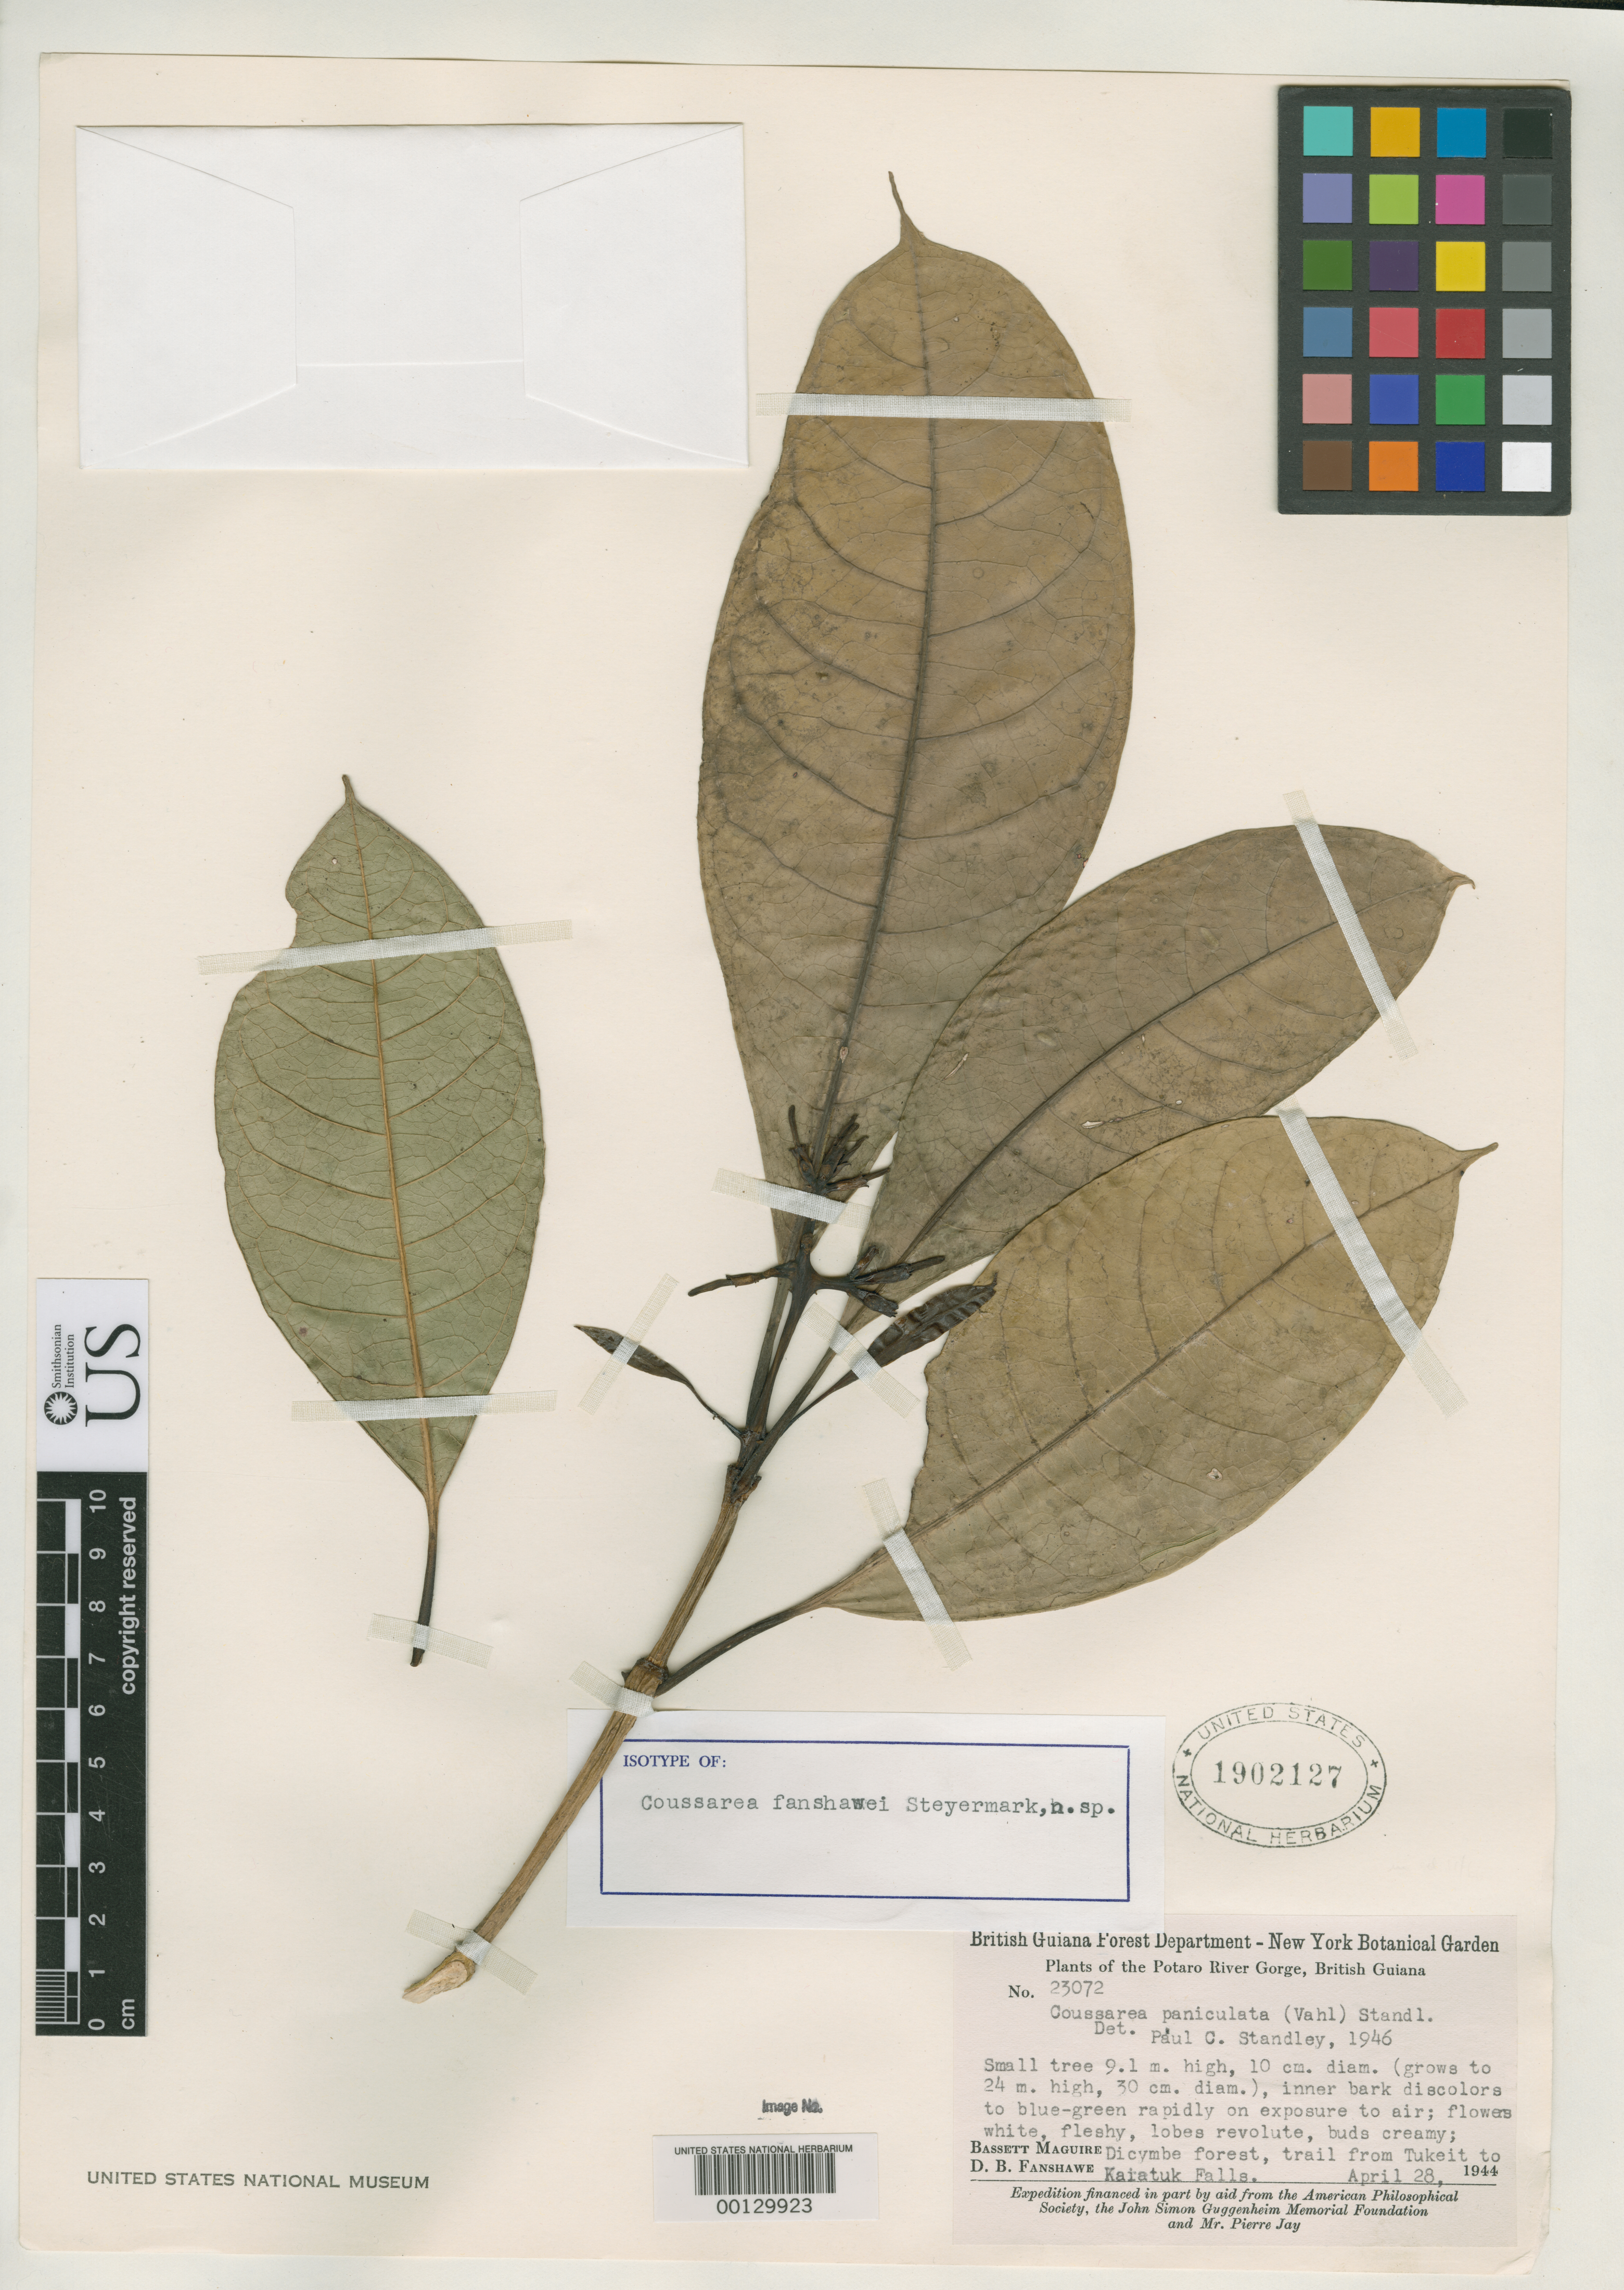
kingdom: Plantae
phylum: Tracheophyta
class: Magnoliopsida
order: Gentianales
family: Rubiaceae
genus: Coussarea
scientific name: Coussarea fanshawei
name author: Steyerm.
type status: Isotype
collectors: B. Maguire & D. B. Fanshawe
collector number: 23072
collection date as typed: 28 Apr 1944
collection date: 1944-04-28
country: Guyana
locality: Potaro River Gorge.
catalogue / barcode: US 1902127